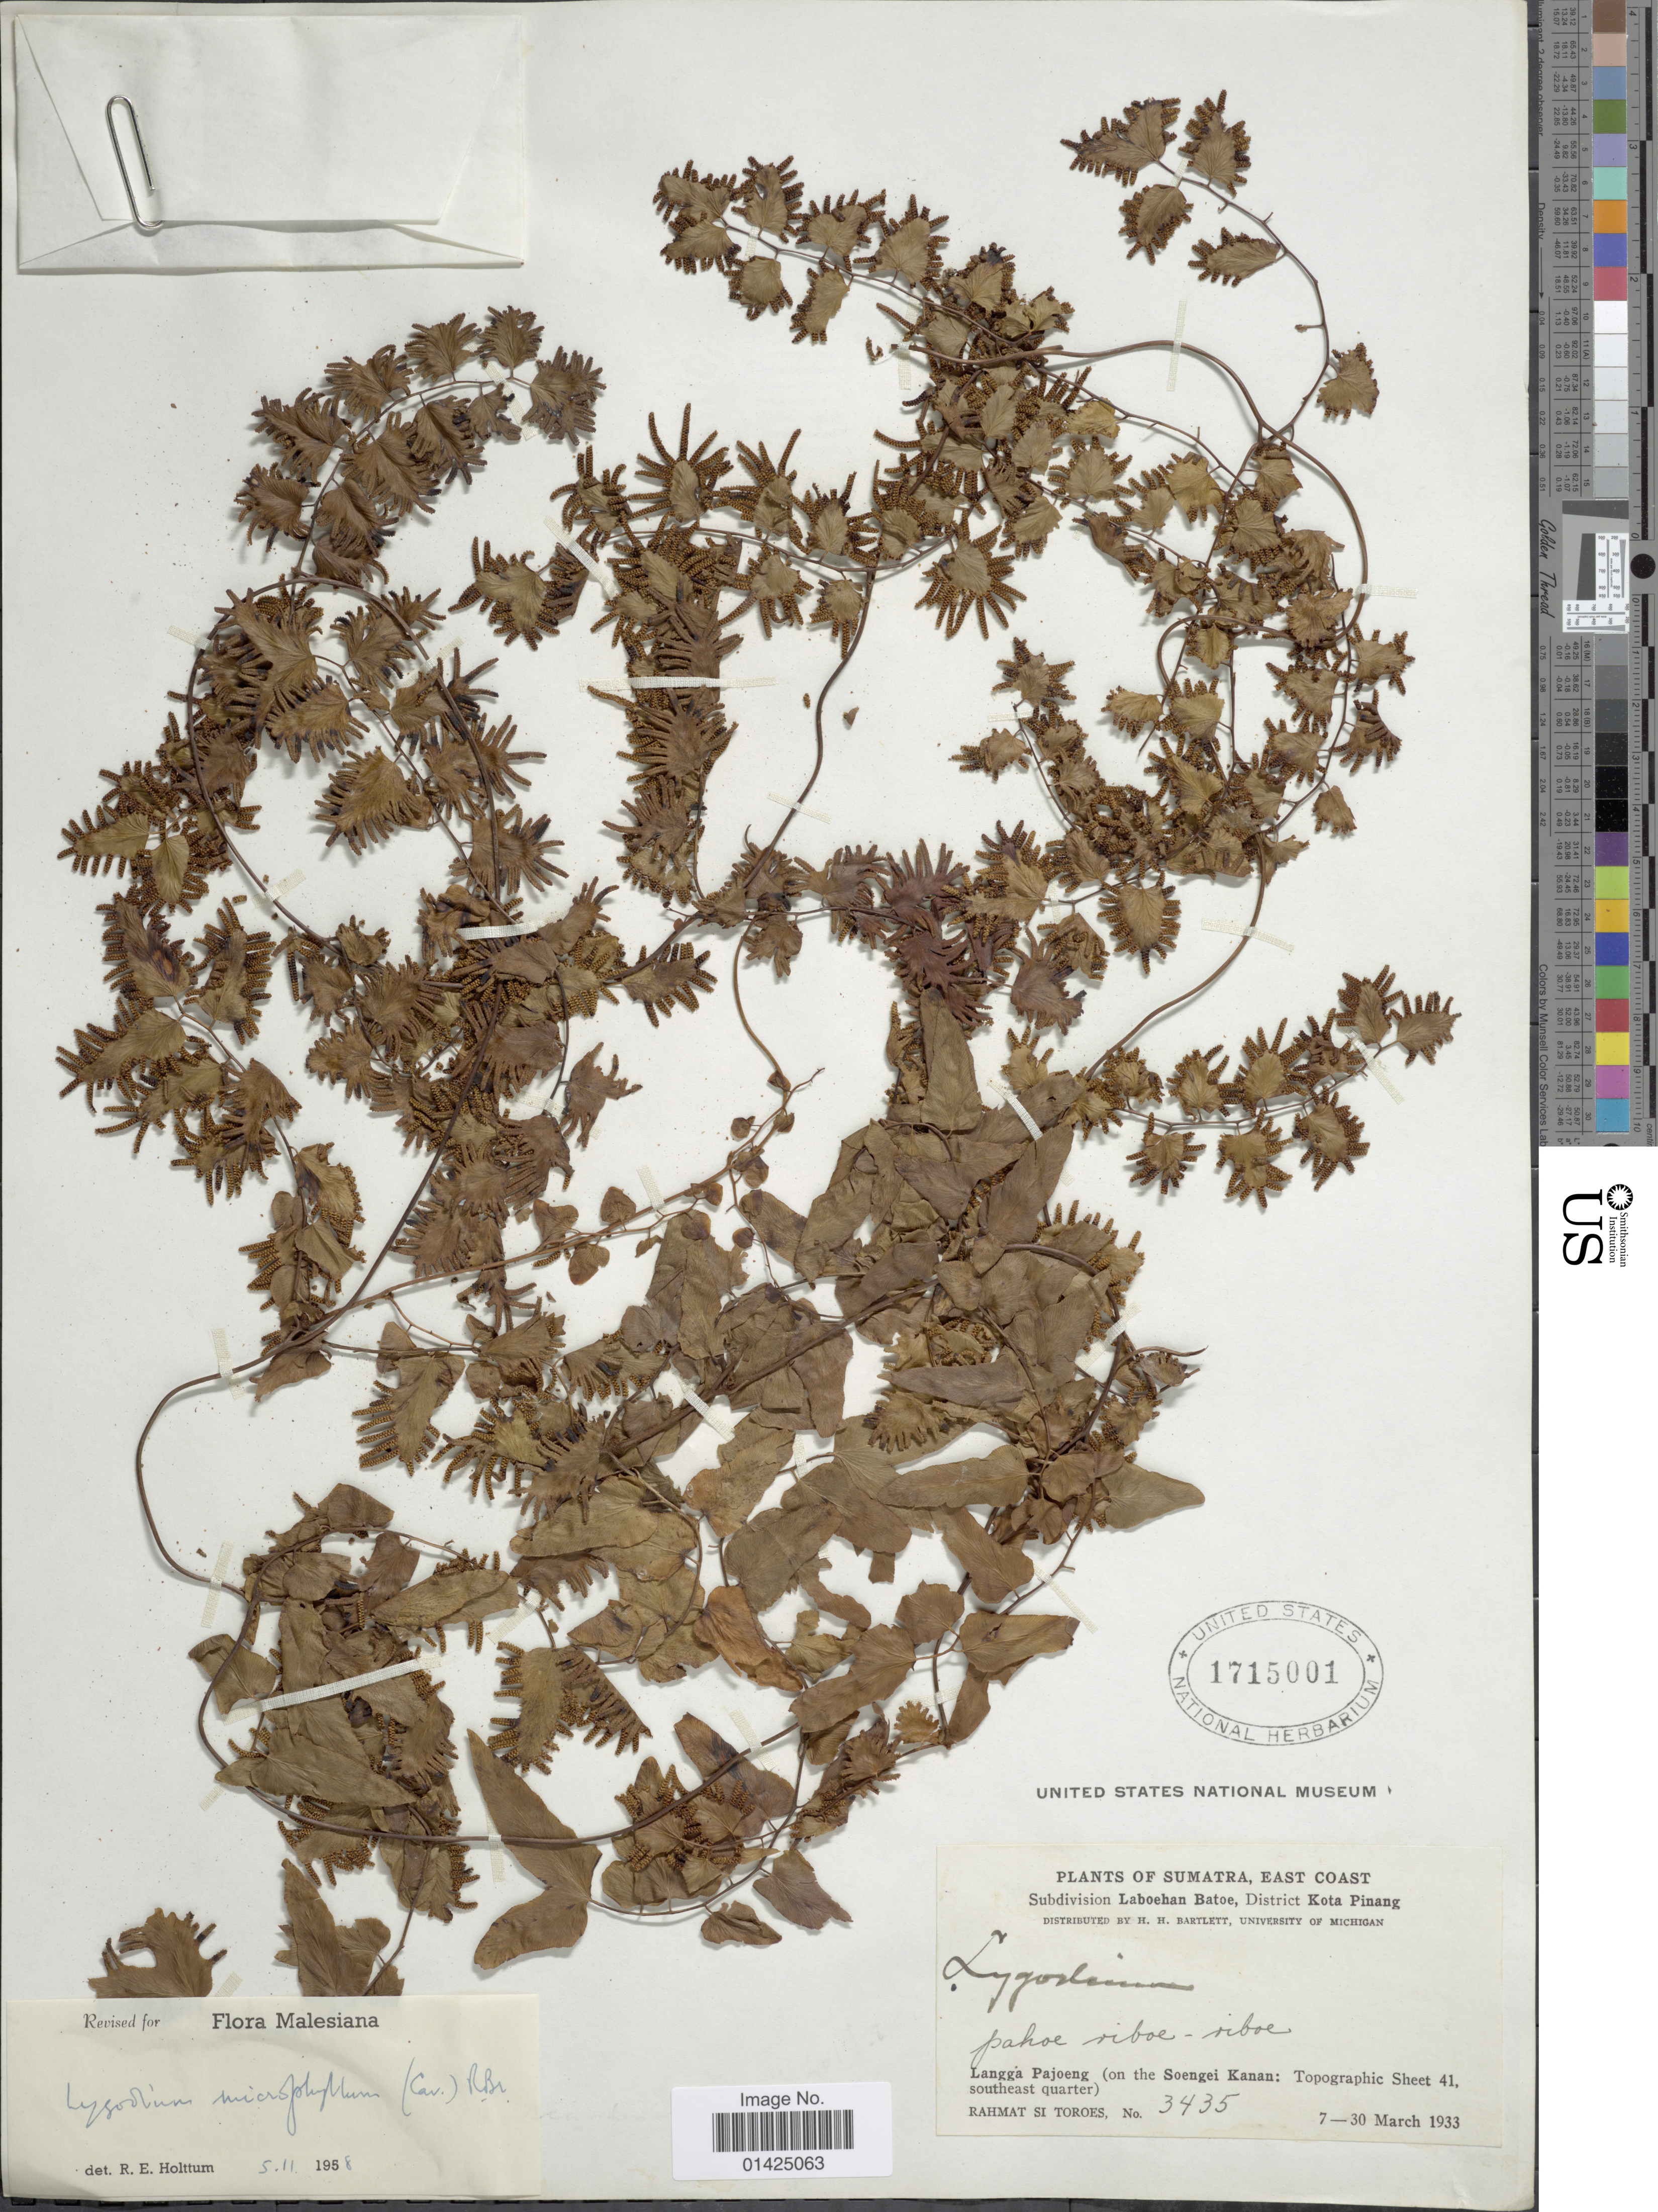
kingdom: Plantae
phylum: Tracheophyta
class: Polypodiopsida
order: Schizaeales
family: Lygodiaceae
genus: Lygodium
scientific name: Lygodium microphyllum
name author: (Cav.) R. Br.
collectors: Rahmat Si Boeea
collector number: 3435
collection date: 1933-03-07/1933-03-30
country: Indonesia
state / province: Sumatra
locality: Sumatra East Coast, Subdivision Laboehan Batoe, District Kota Pinang, Langga Pajoeng (on the Soengei Kanan : Topographic sheet 41 southeast quarter)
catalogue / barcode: US 1715001